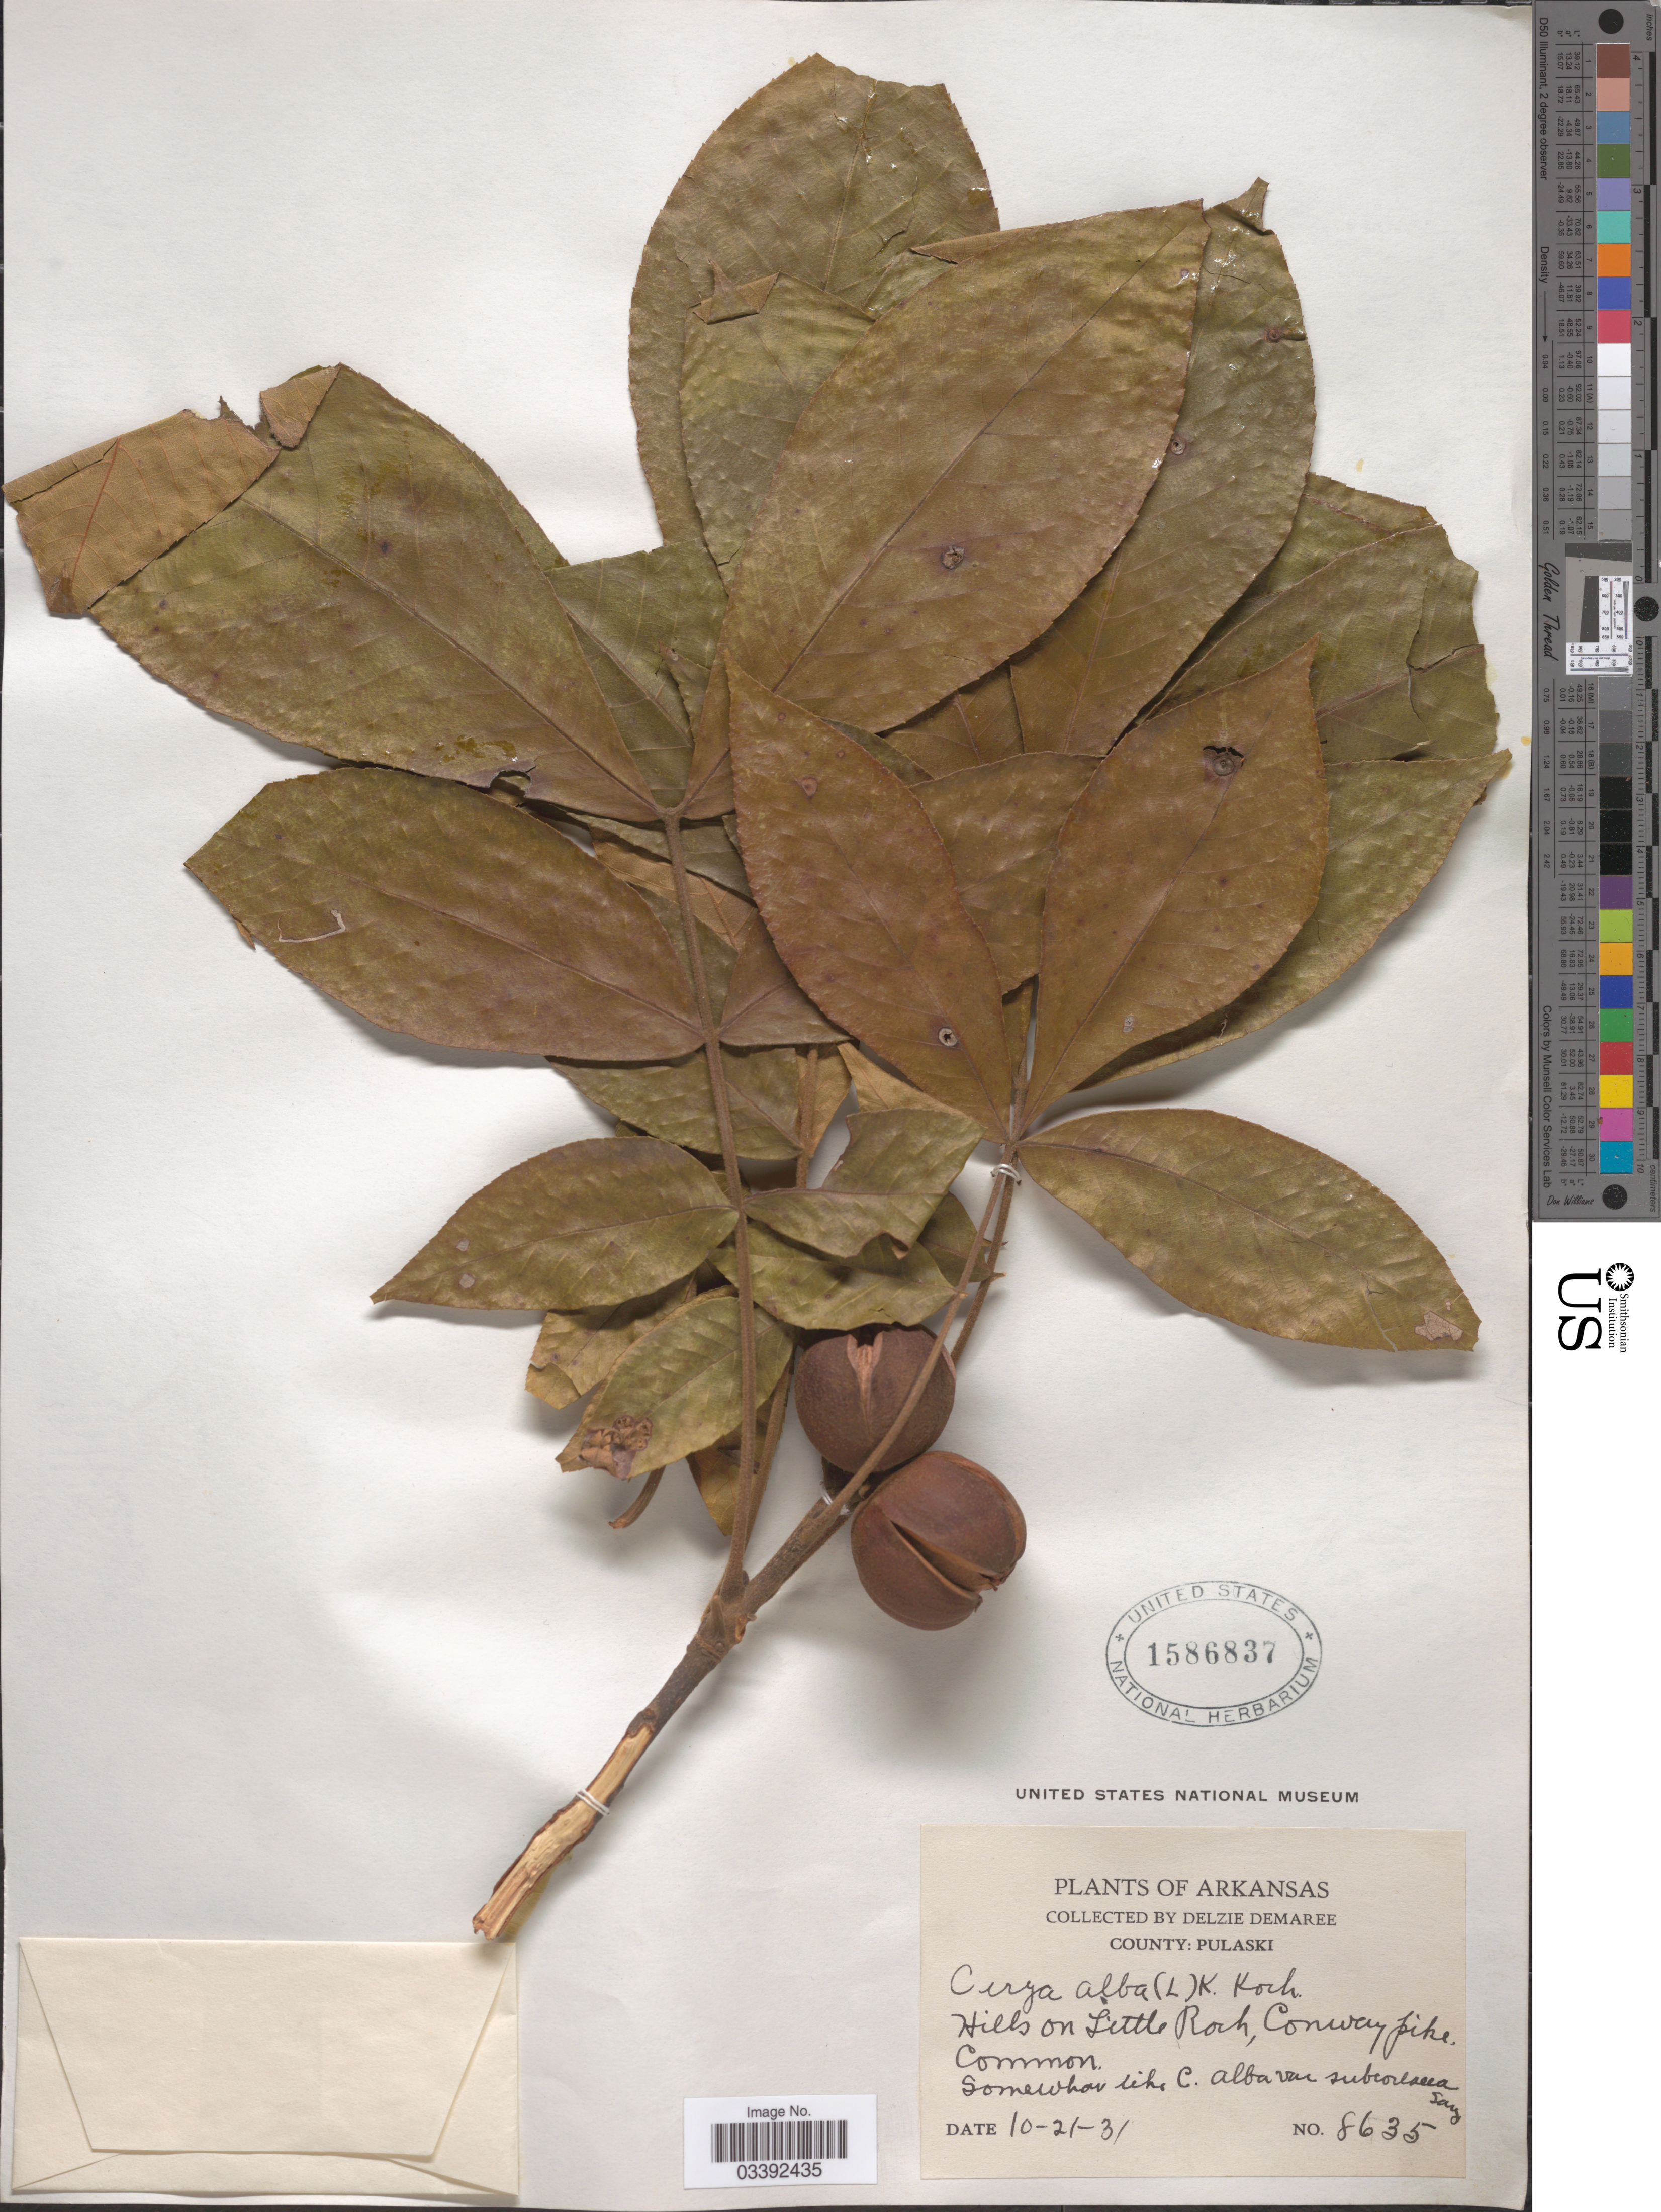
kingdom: Plantae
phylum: Tracheophyta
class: Magnoliopsida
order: Fagales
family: Juglandaceae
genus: Carya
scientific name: Carya tomentosa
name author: (Lam.) Nutt.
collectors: D. Demaree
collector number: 8635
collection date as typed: Transcribed d/m/y: 21/10/31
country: United States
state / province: Arkansas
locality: County: Pulaski. Hills on Little Rock, Conway pike.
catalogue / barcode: US 1586837